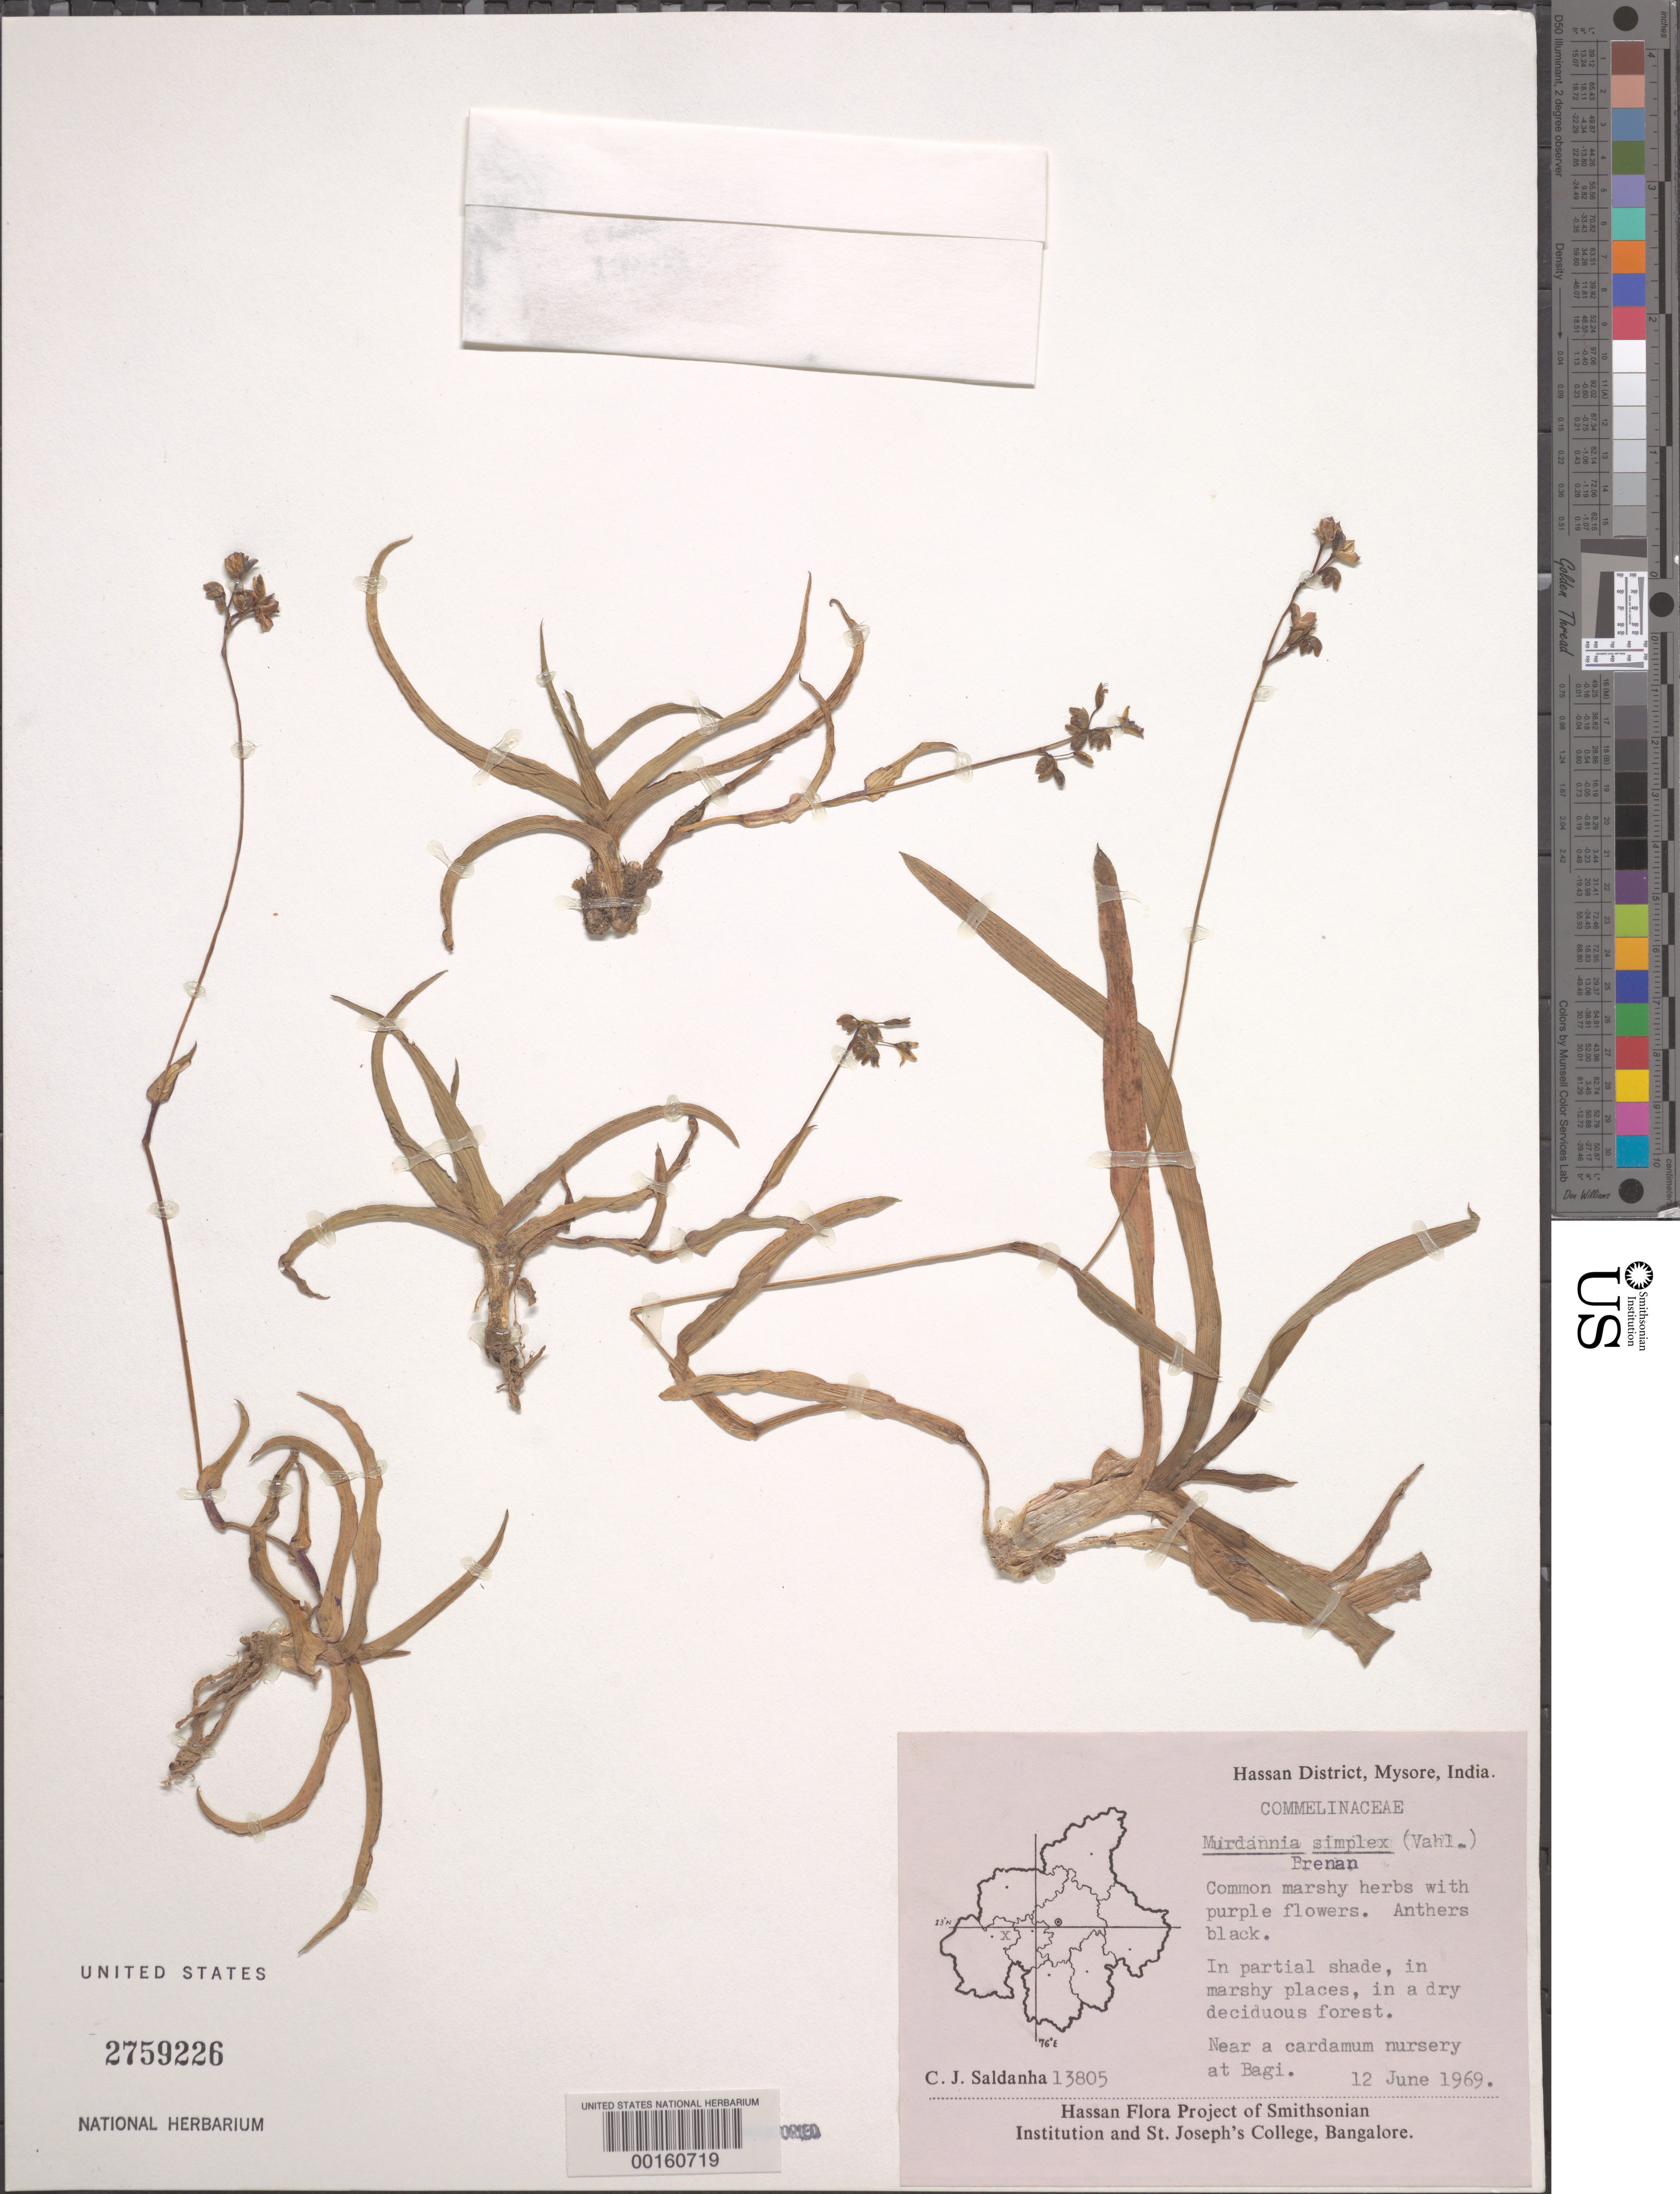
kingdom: Plantae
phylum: Tracheophyta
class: Liliopsida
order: Commelinales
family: Commelinaceae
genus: Murdannia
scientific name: Murdannia simplex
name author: (Vahl) Brenan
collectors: C. J. Saldanha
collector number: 13805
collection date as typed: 12 Jun 1969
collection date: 1969-06-12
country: India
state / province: Karnataka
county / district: Hassan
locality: Bagi, mysore state [mysore state = karnataka.]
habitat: Partial shade, marshy area in dry, deciduous forest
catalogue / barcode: US 2759226